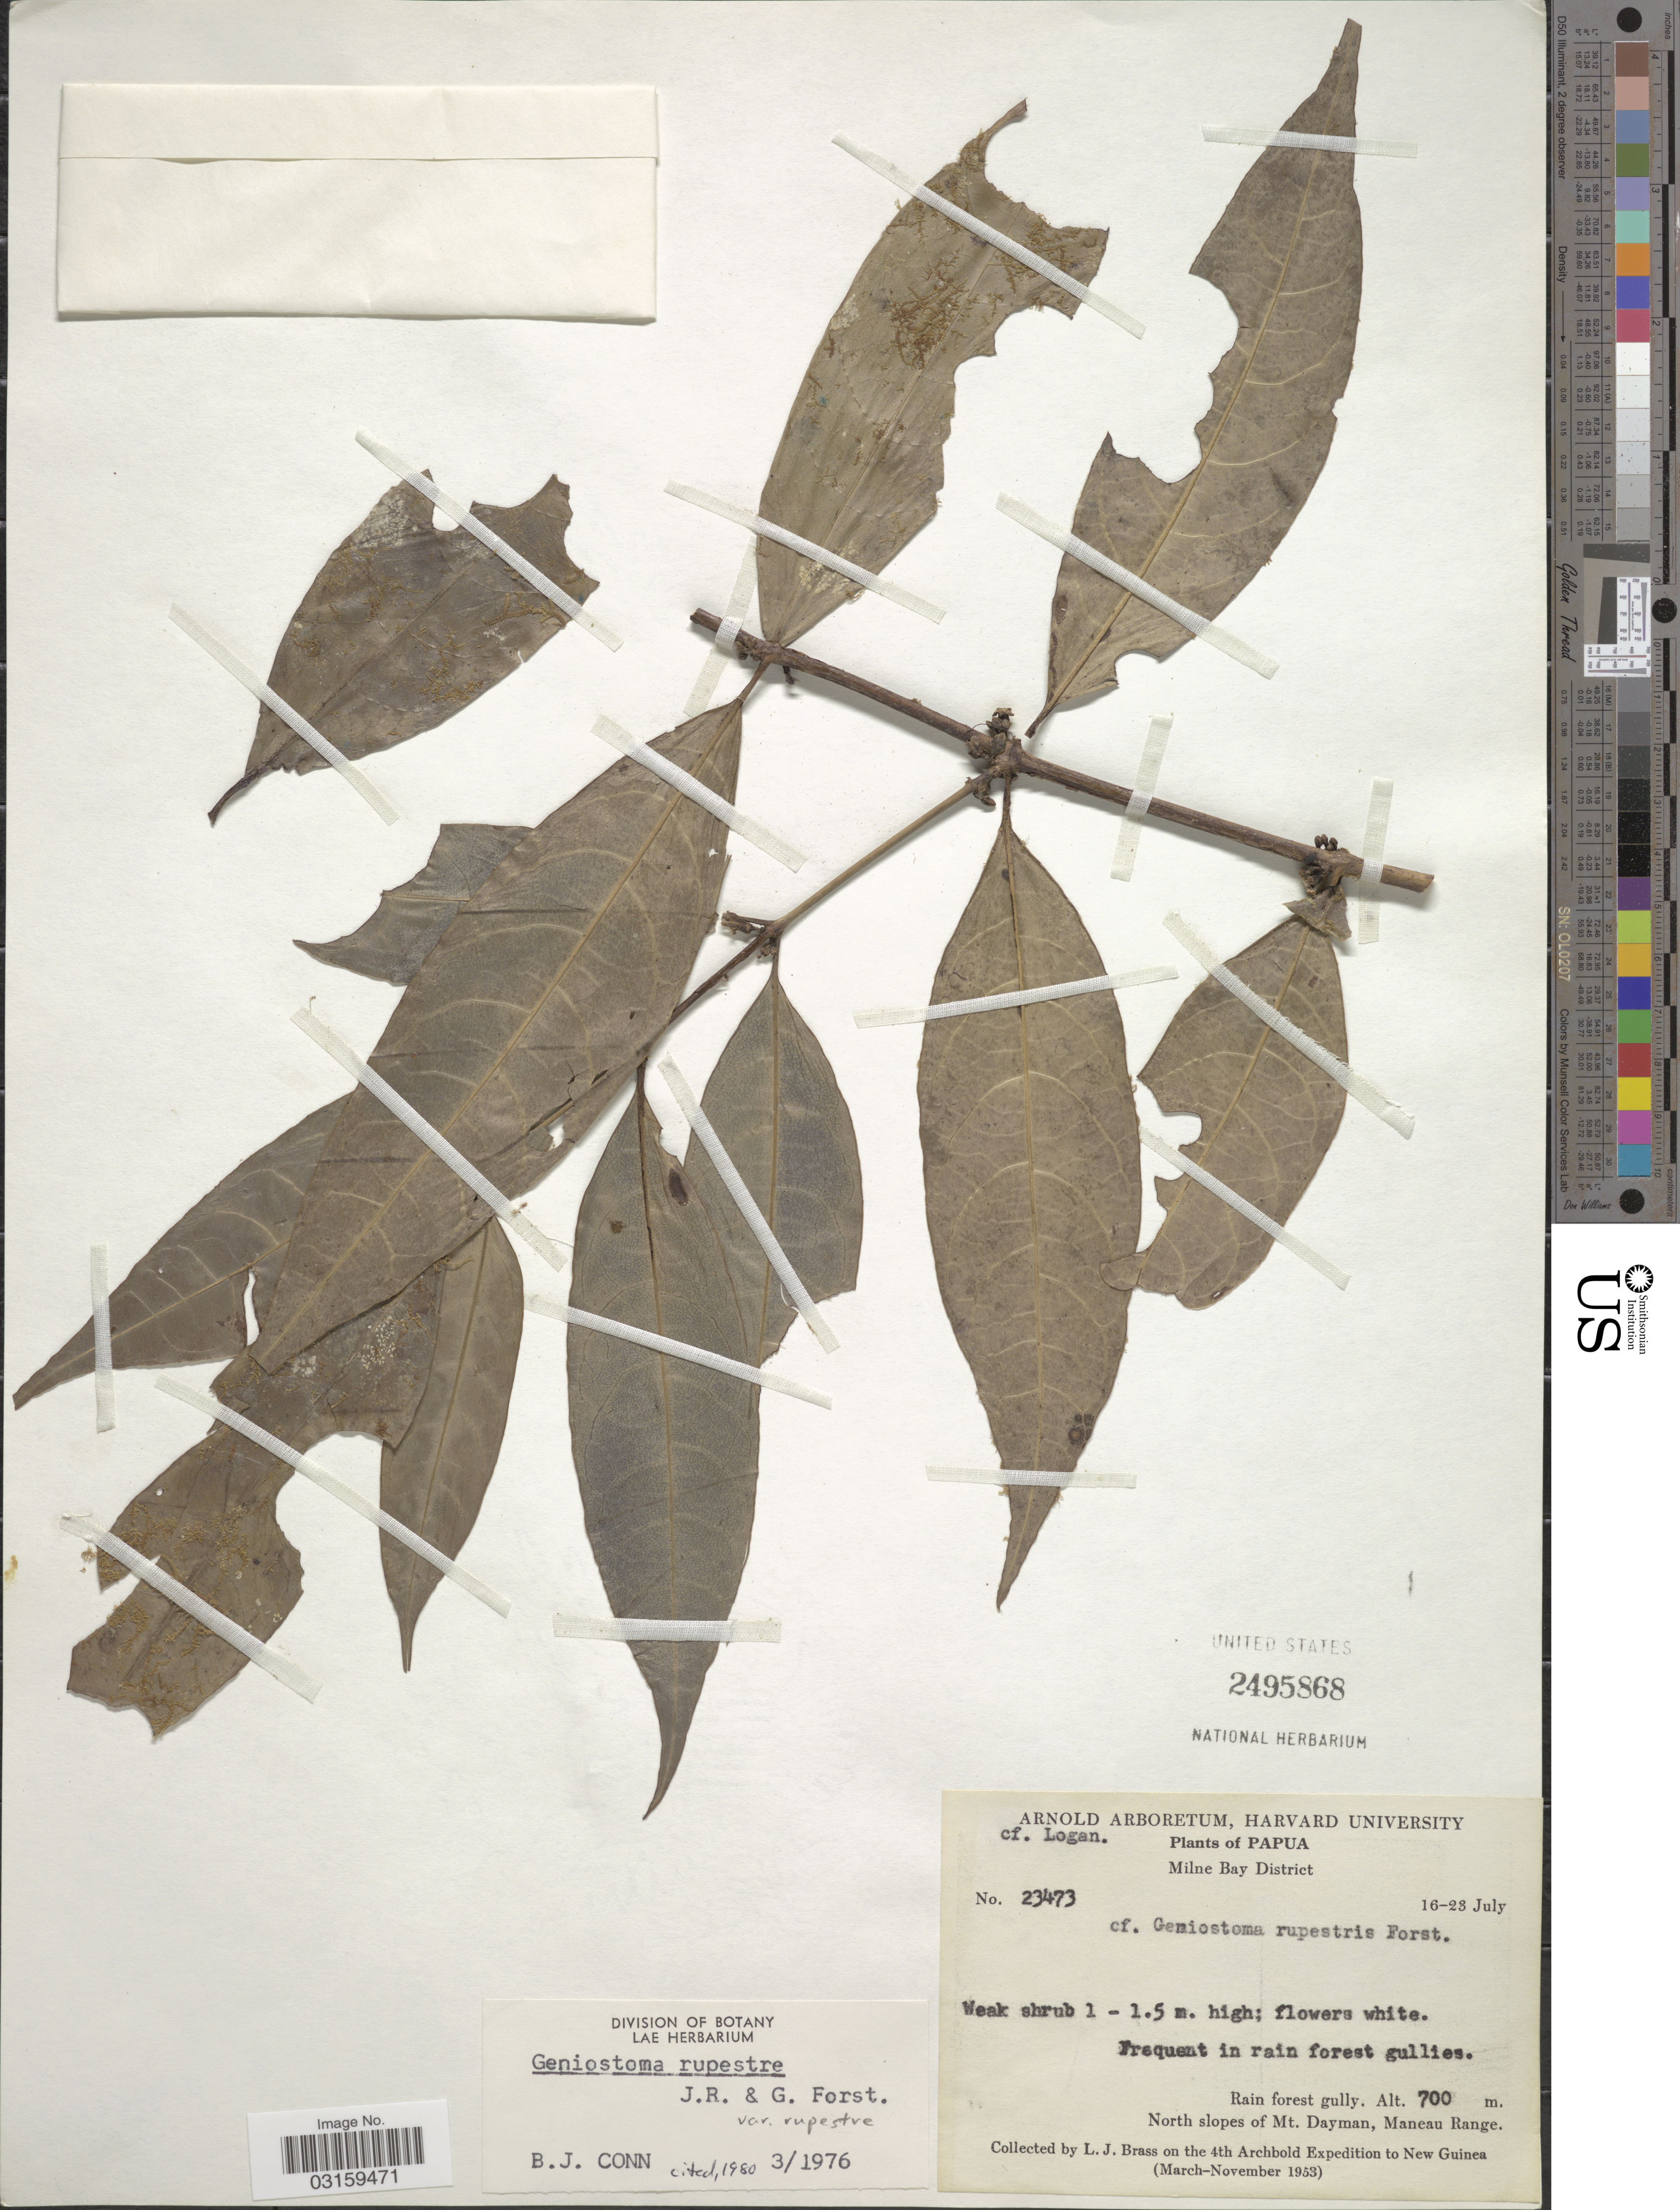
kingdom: Plantae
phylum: Tracheophyta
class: Magnoliopsida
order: Gentianales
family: Loganiaceae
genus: Geniostoma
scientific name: Geniostoma rupestre var. rupestre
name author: J.R. Forst. & G. Forst.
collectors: L. J. Brass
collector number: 23473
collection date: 1953-07-16/1953-07-23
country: Papua New Guinea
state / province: Milne Bay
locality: Milne Bay District. North slopes of Mt. Dayman, Maneau Range.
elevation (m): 700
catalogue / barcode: US 2495868